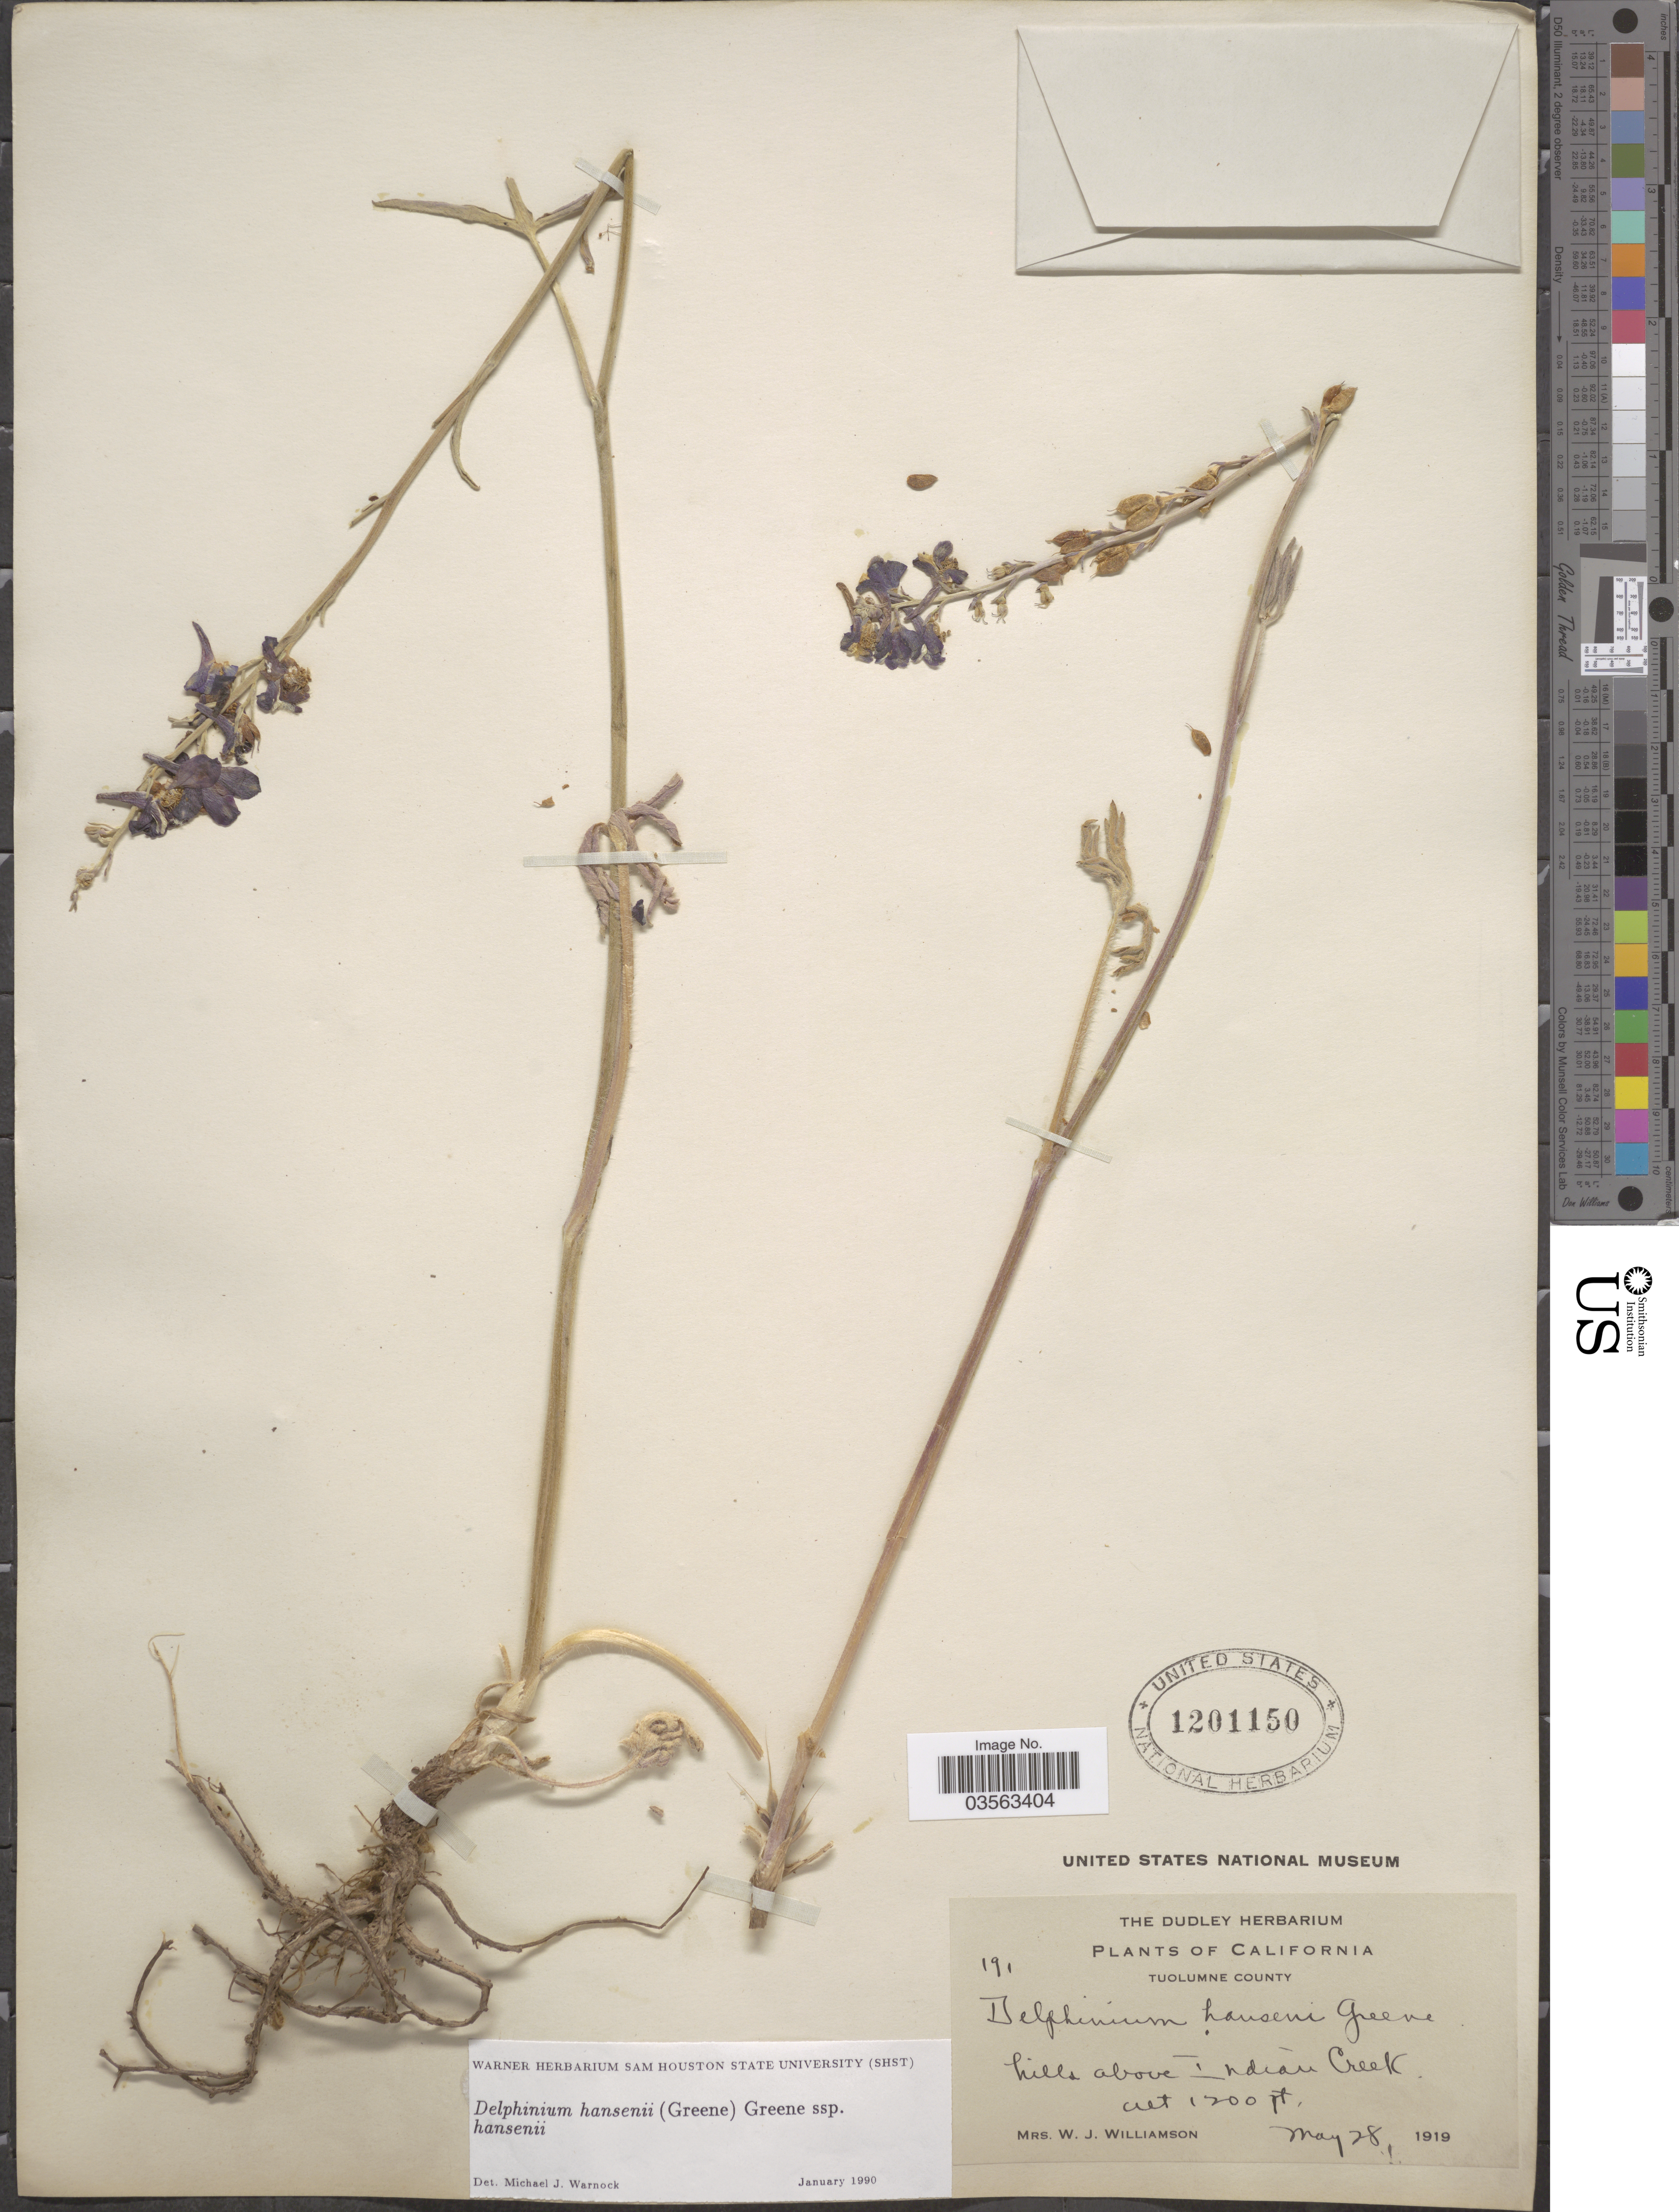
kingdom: Plantae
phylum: Tracheophyta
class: Magnoliopsida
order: Ranunculales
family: Ranunculaceae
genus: Delphinium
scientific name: Delphinium hansenii subsp. hansenii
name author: (Greene) Greene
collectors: W. Williamson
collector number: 191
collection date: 1919-05-28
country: United States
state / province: California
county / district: Tuolumne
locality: Tuolumne County. Hills above Indian Creek.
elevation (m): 366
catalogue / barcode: US 1201150